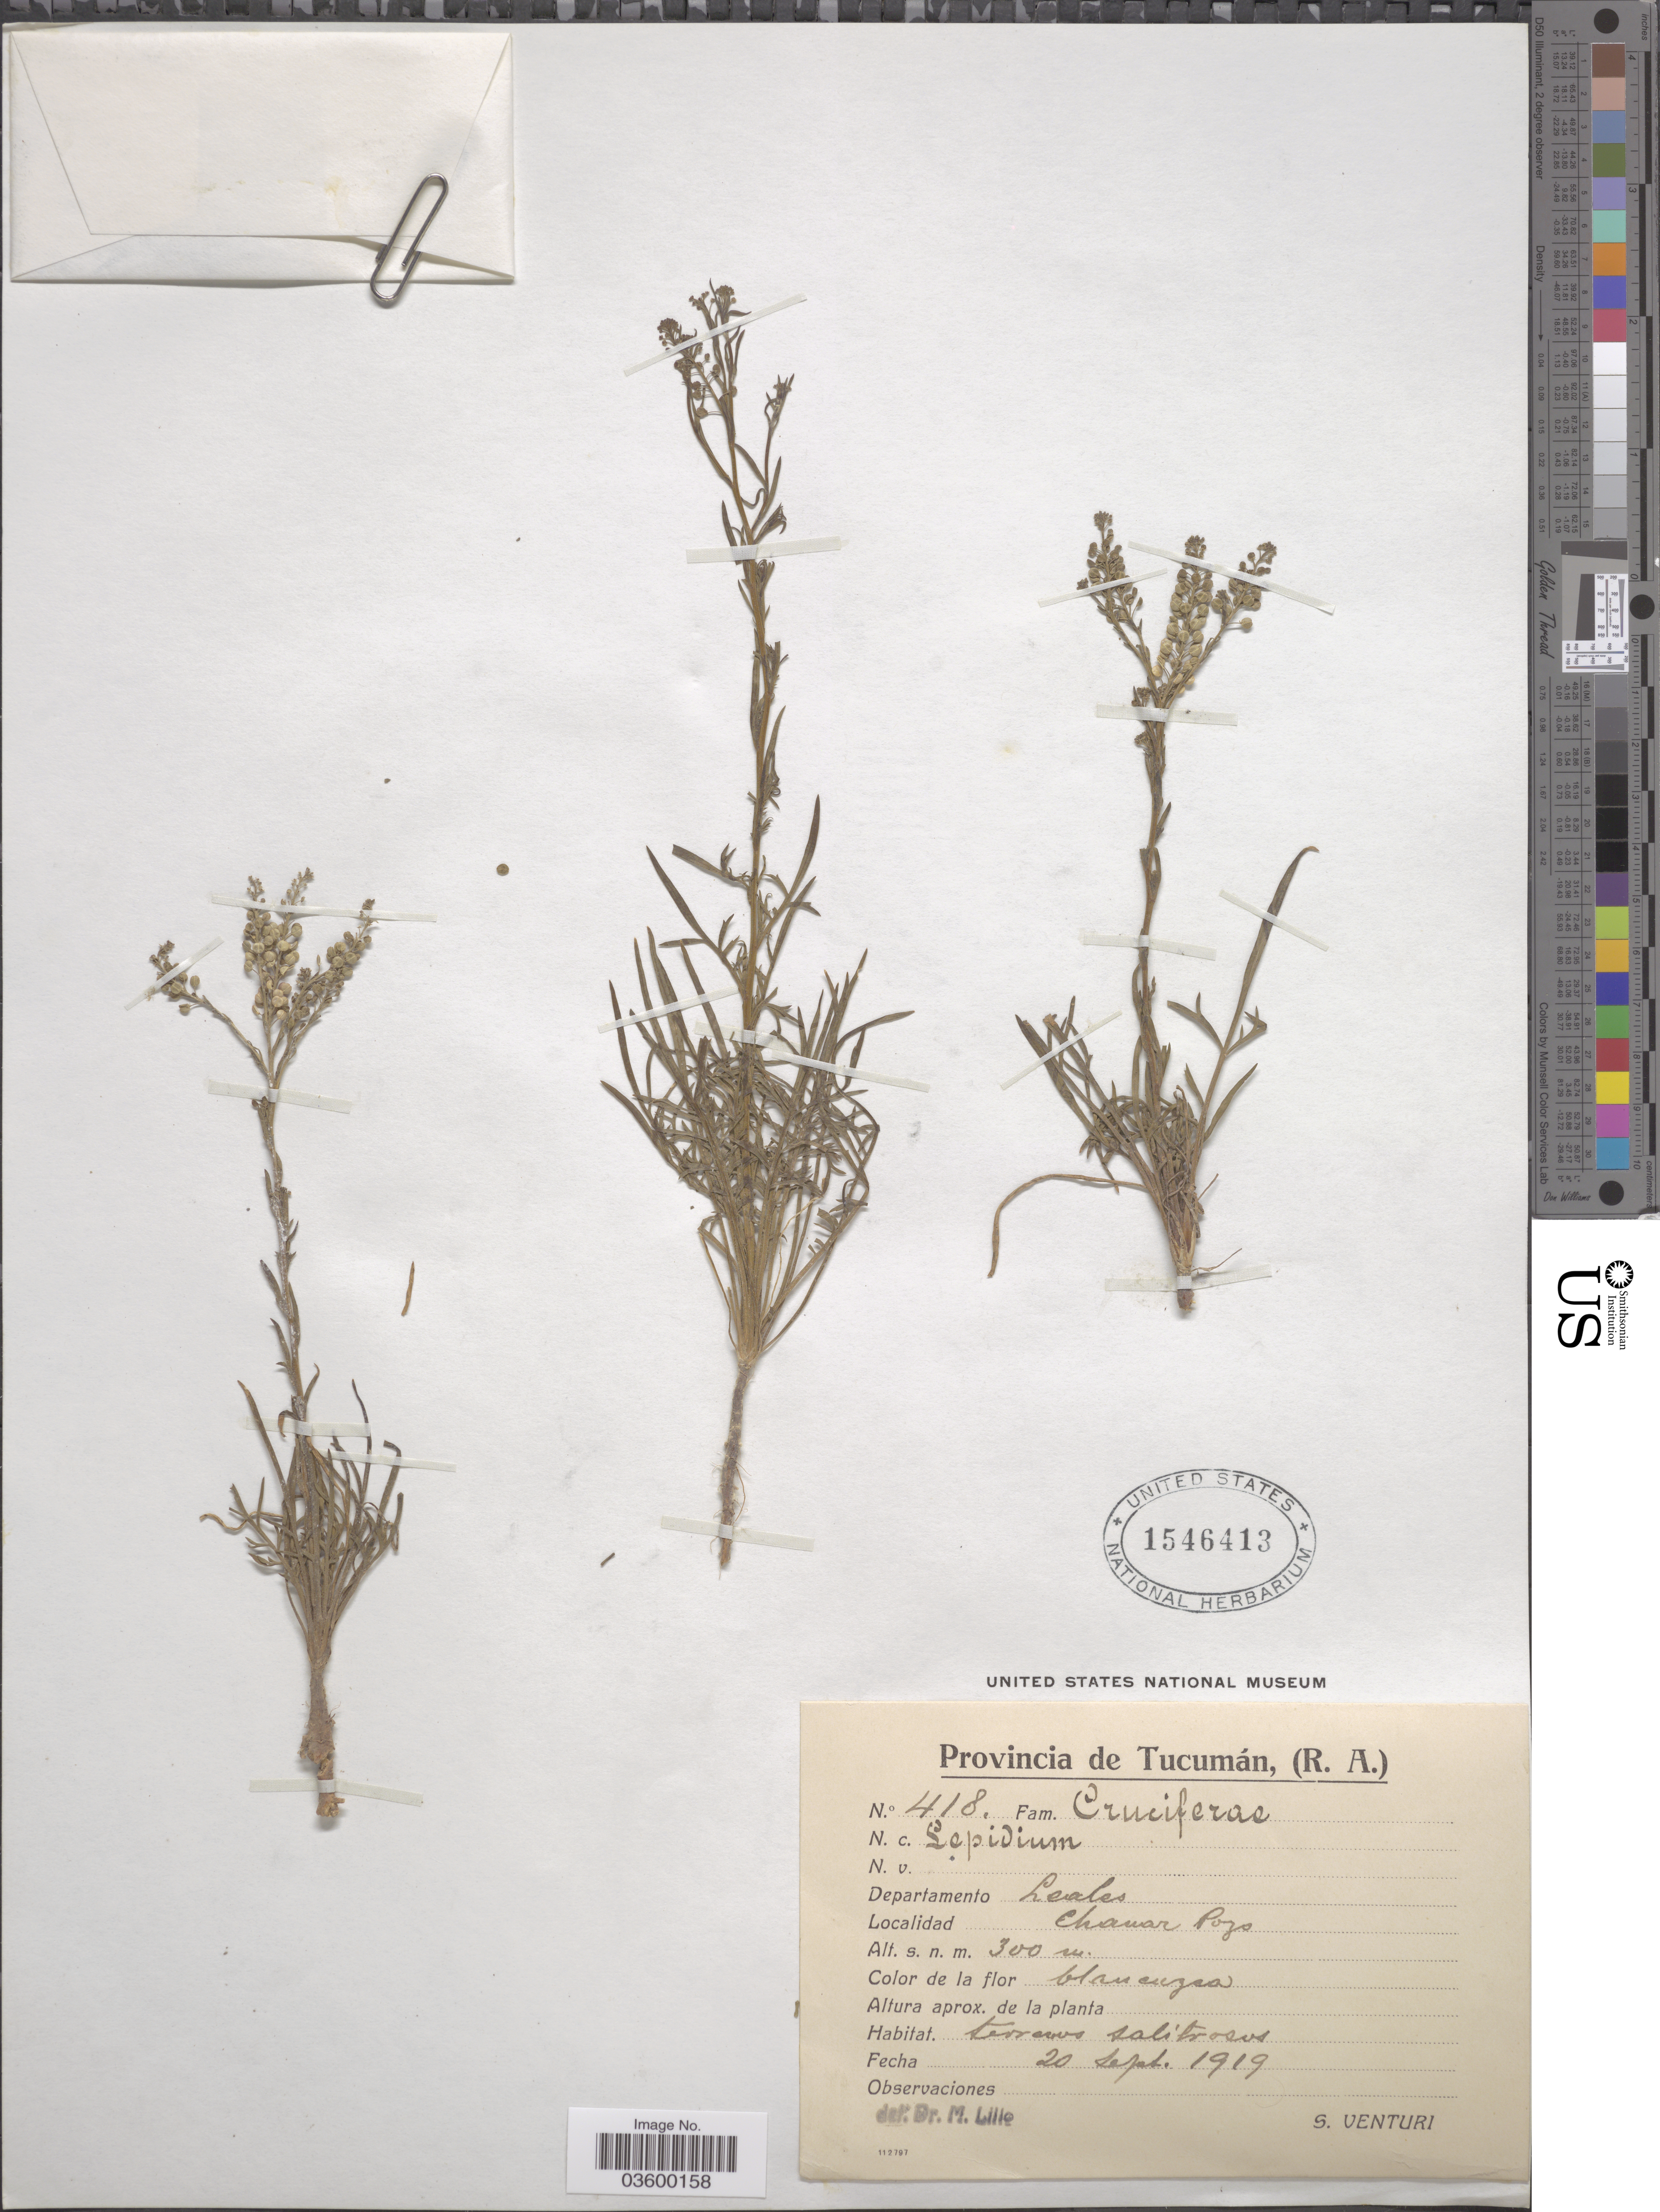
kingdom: Plantae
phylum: Tracheophyta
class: Magnoliopsida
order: Brassicales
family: Brassicaceae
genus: Lepidium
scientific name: Lepidium sp.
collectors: S. Venturi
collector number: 418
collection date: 1919-09-20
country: Argentina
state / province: Tucuman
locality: Departamento Leales. Chanar Pozo.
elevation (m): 300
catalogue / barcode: US 1546413